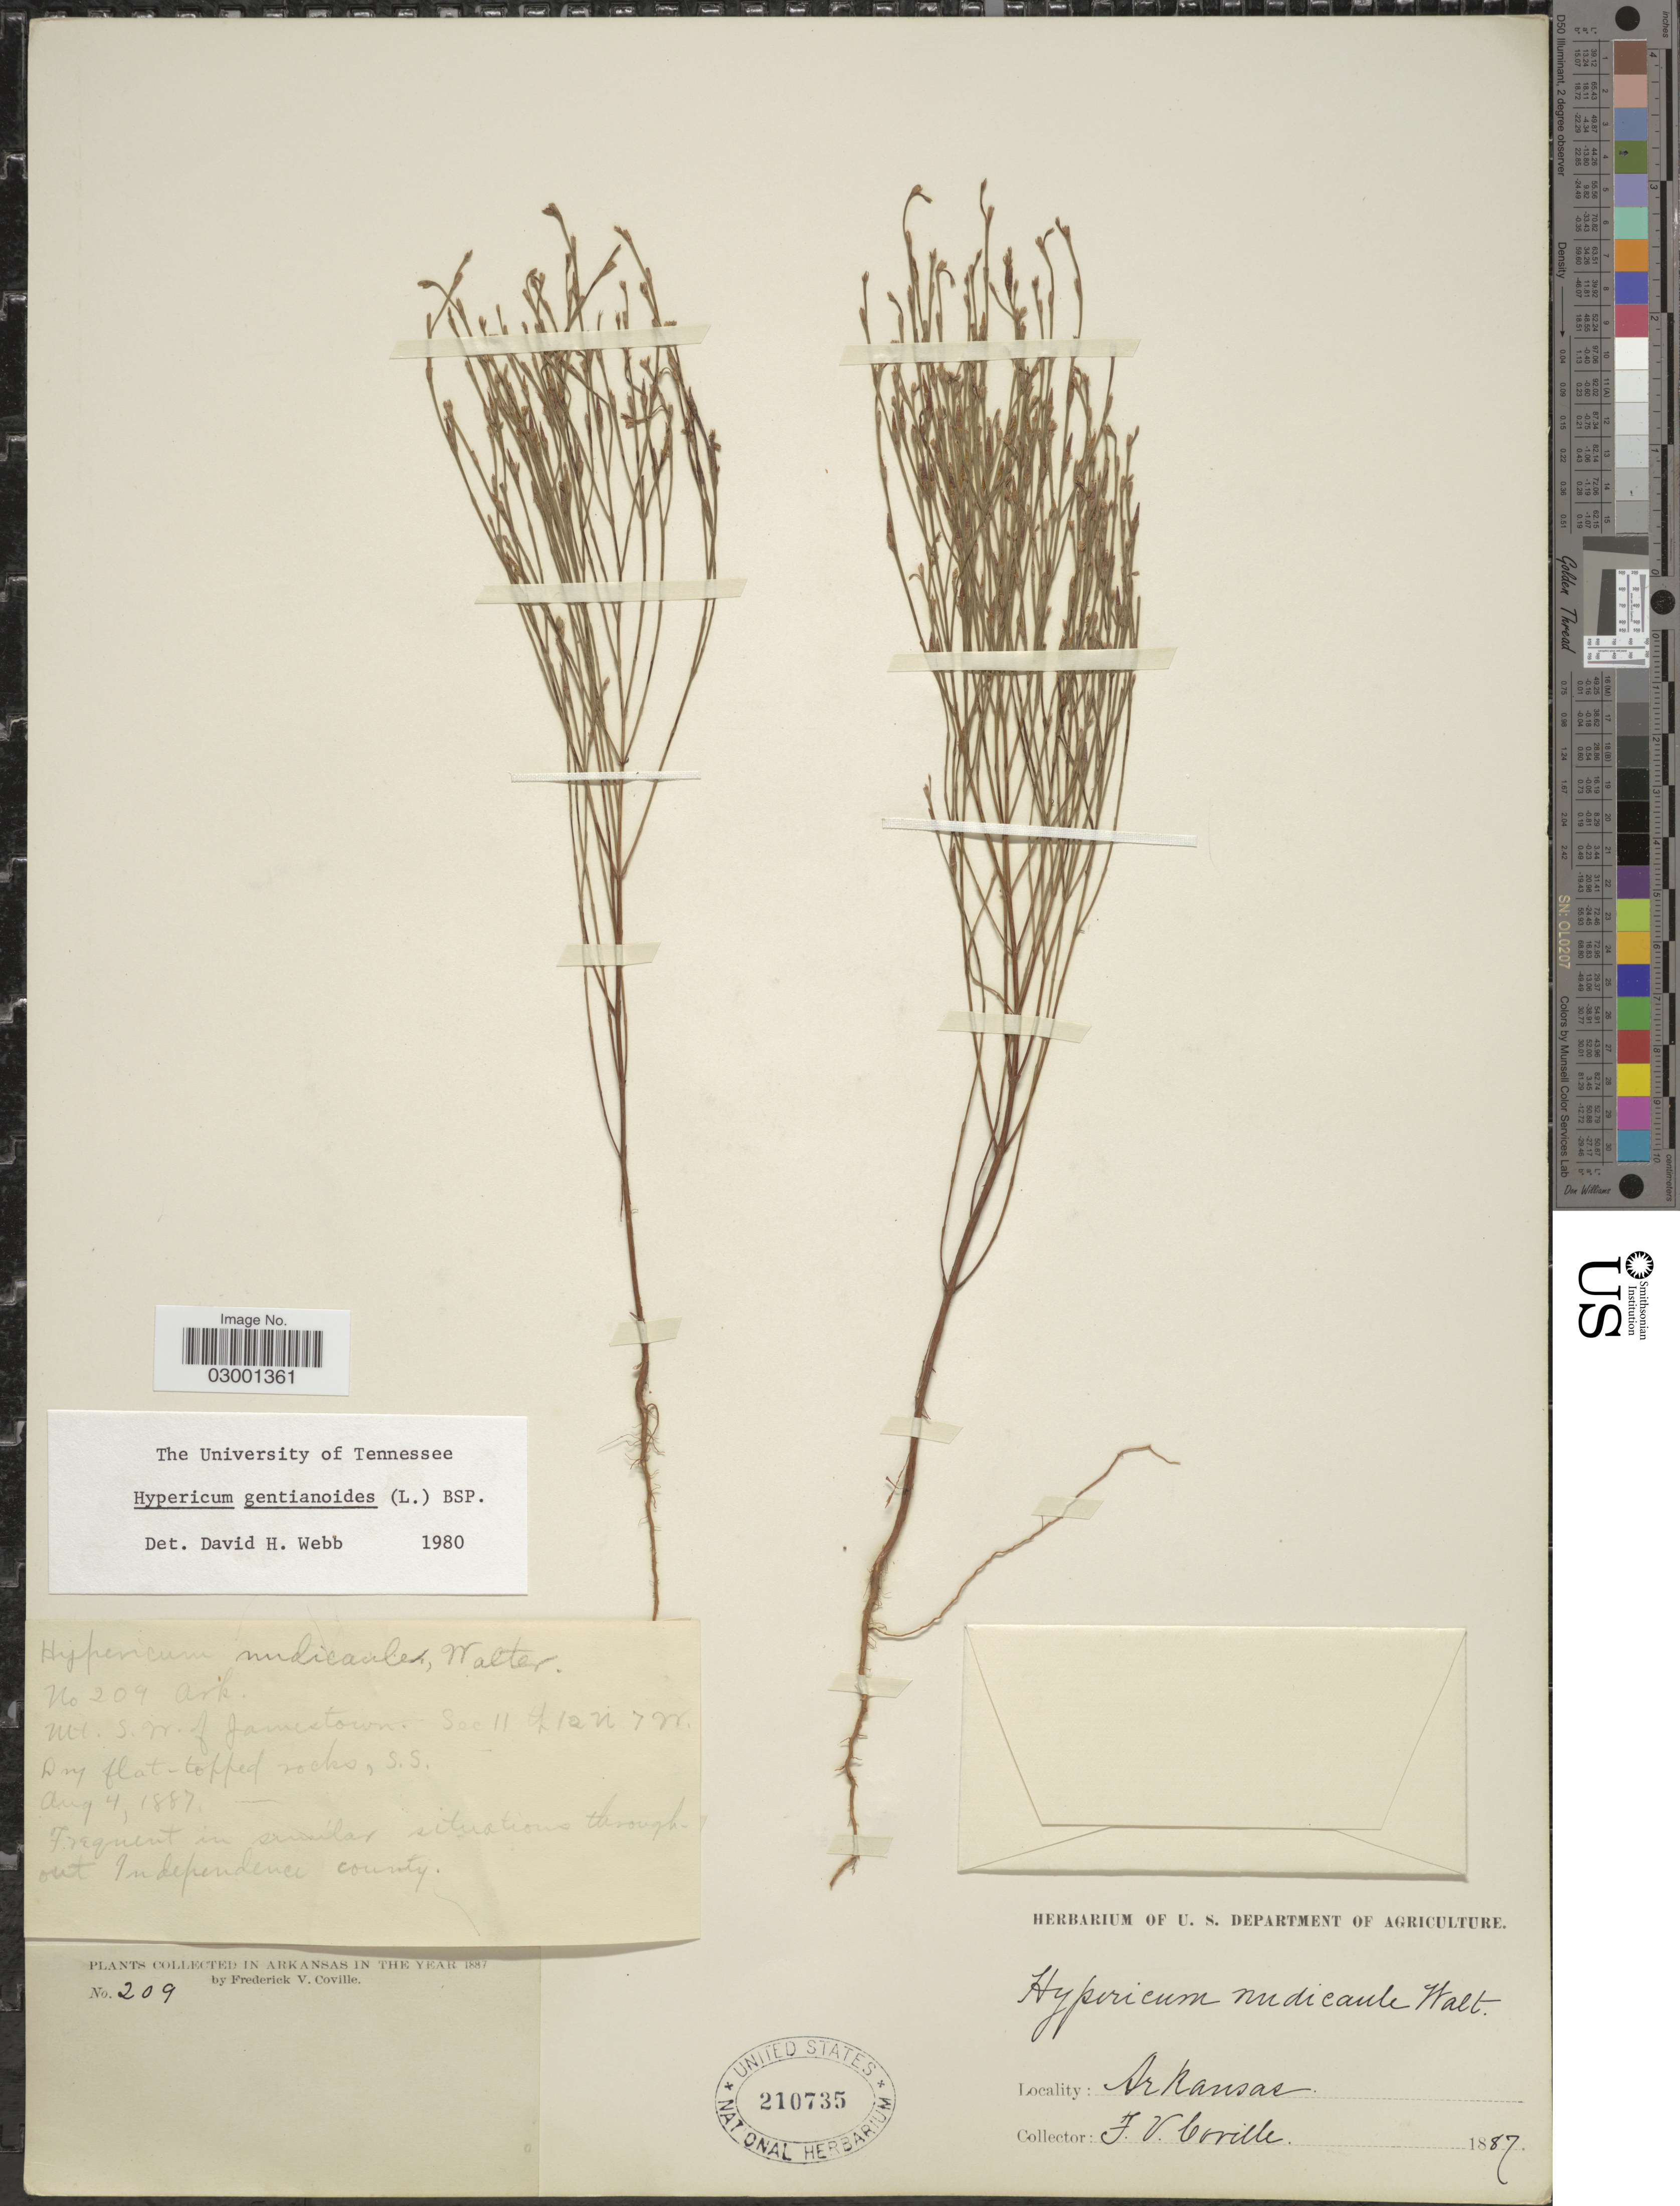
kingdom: Plantae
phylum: Tracheophyta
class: Magnoliopsida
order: Malpighiales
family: Hypericaceae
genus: Hypericum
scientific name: Hypericum gentianoides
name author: (L.) Britton, Stearns & Poggenb.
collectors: F. V. Coville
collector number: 209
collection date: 1887-08-04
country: United States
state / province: Arkansas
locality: Mt. S. W.of Jamestown. Sec 11 [illegible text]12N 7W.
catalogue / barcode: US 210735